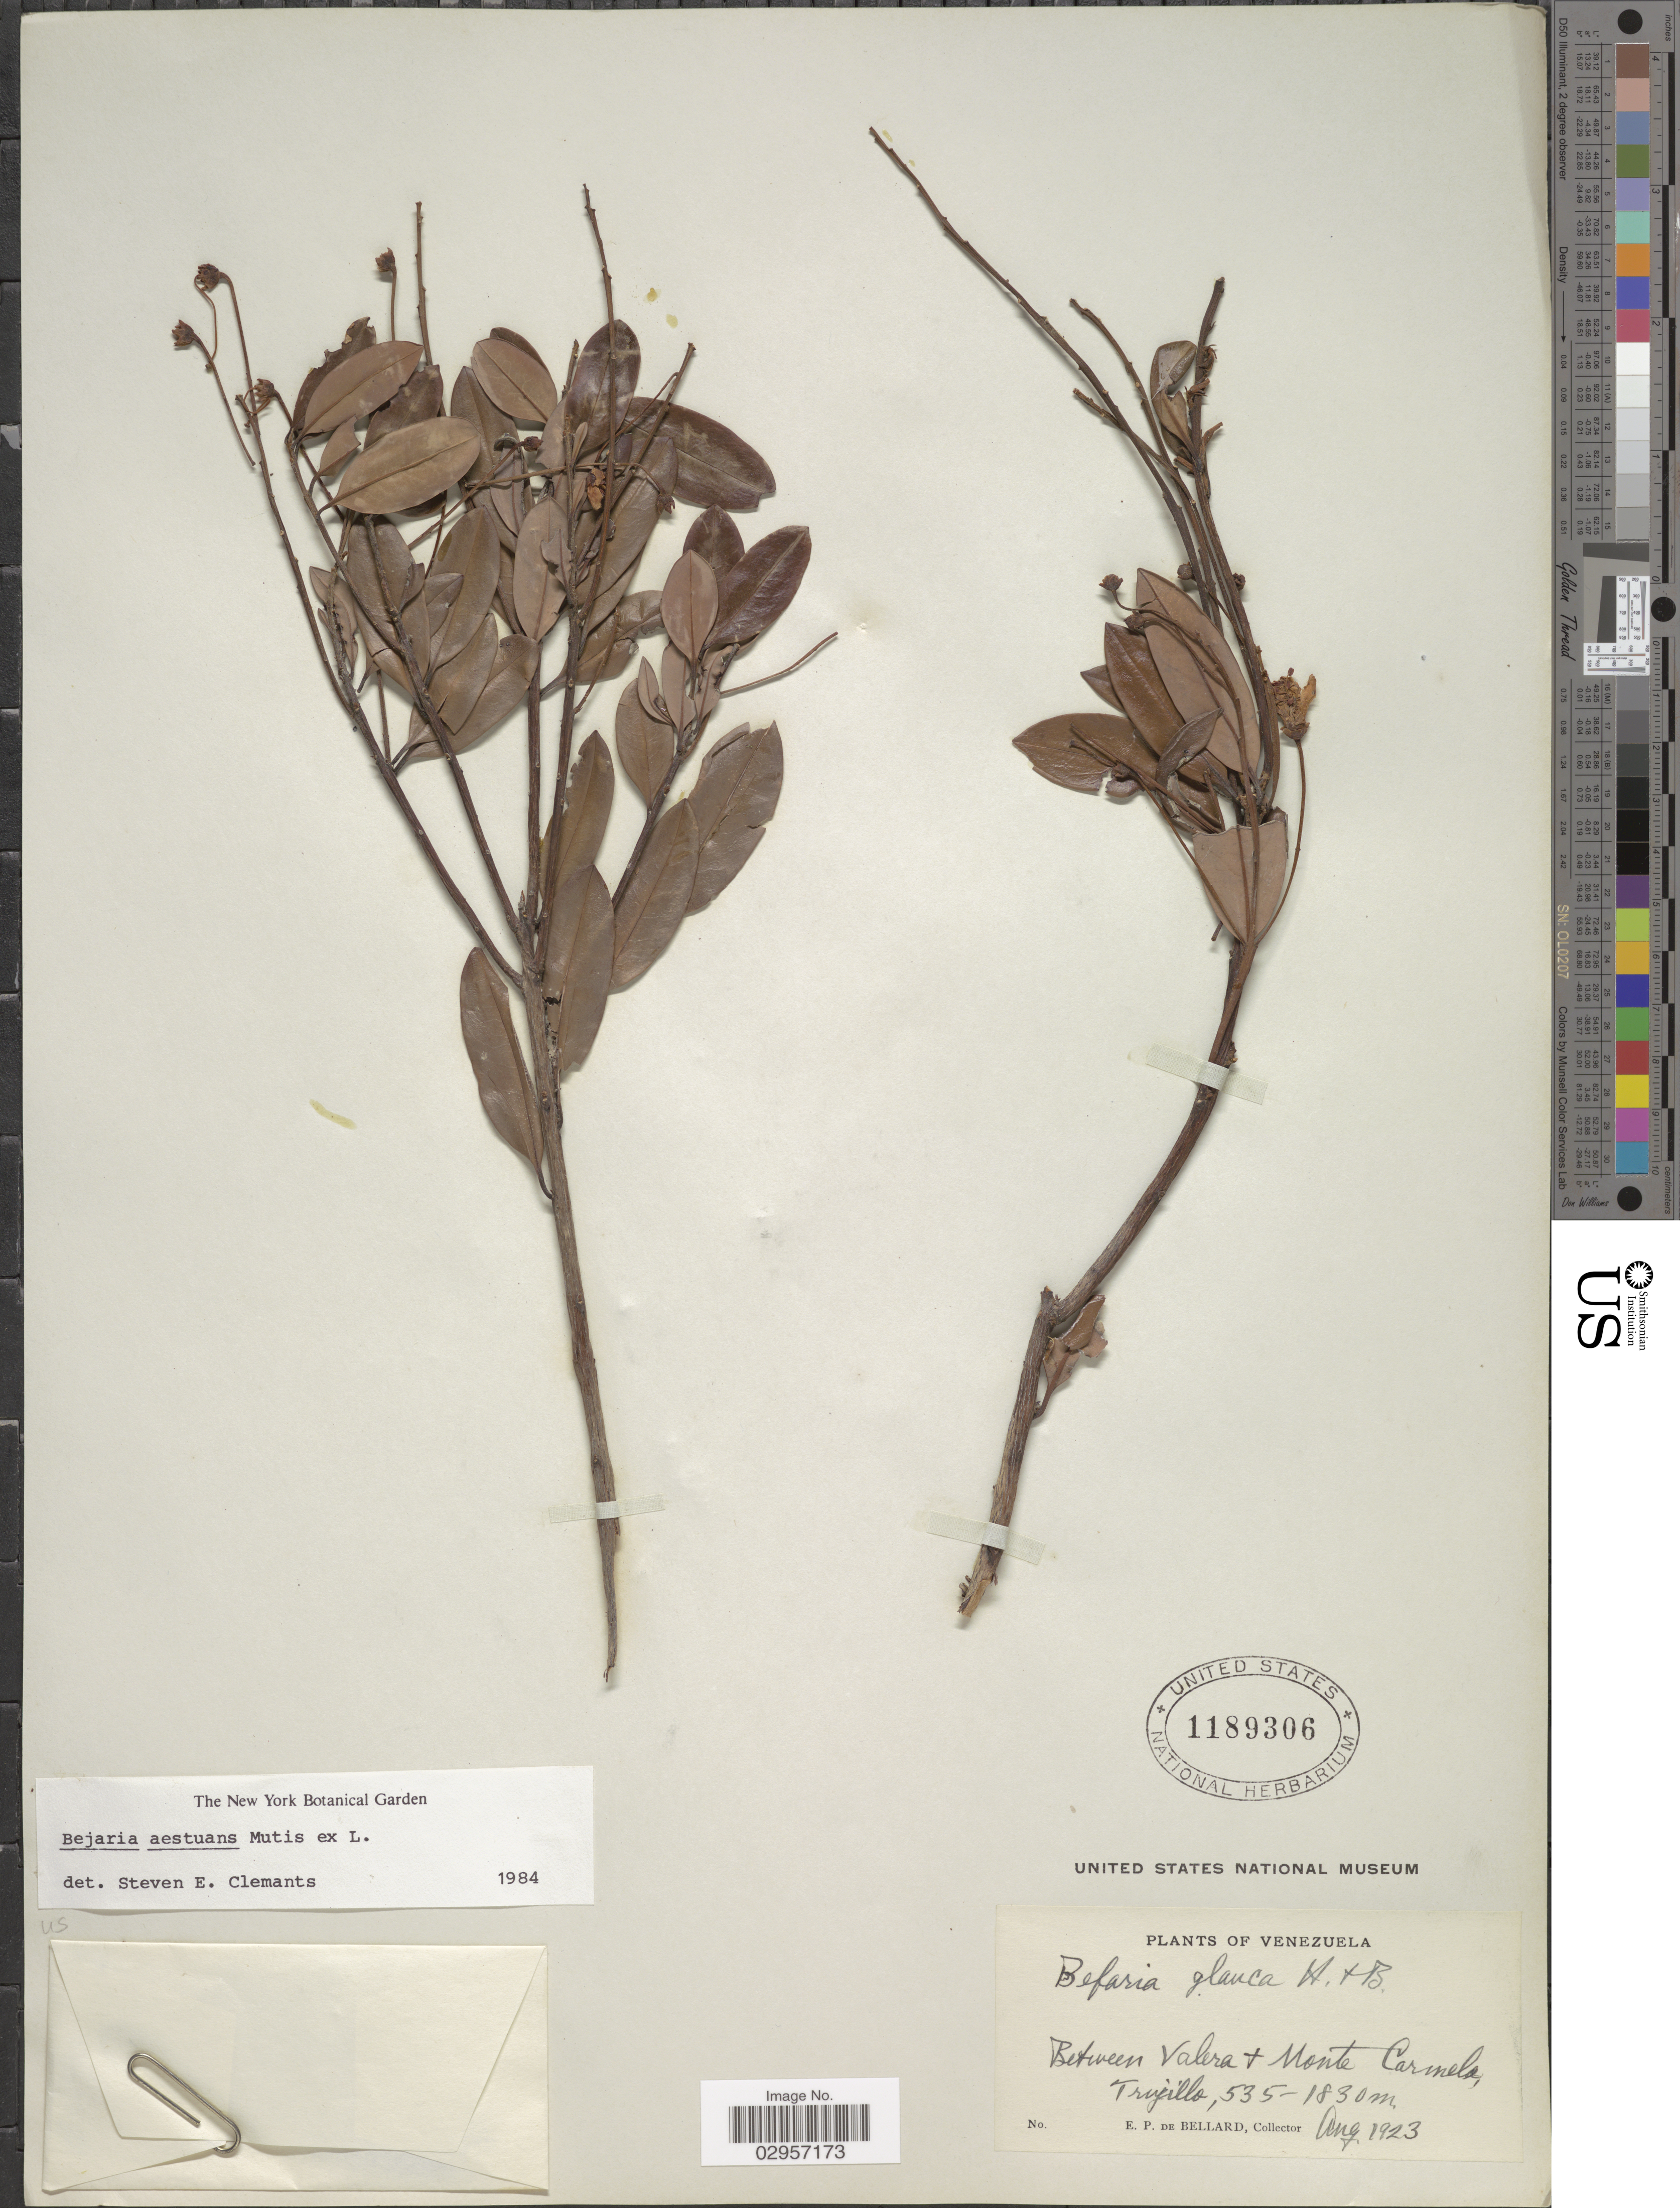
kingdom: Plantae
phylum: Tracheophyta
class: Magnoliopsida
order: Ericales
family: Ericaceae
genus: Befaria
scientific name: Befaria aestuans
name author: Mutis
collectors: E. de Bellard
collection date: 1923-08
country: Venezuela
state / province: Trujillo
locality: Between Valera & Monte Carmela, Trujillo.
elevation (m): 535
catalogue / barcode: US 1189306